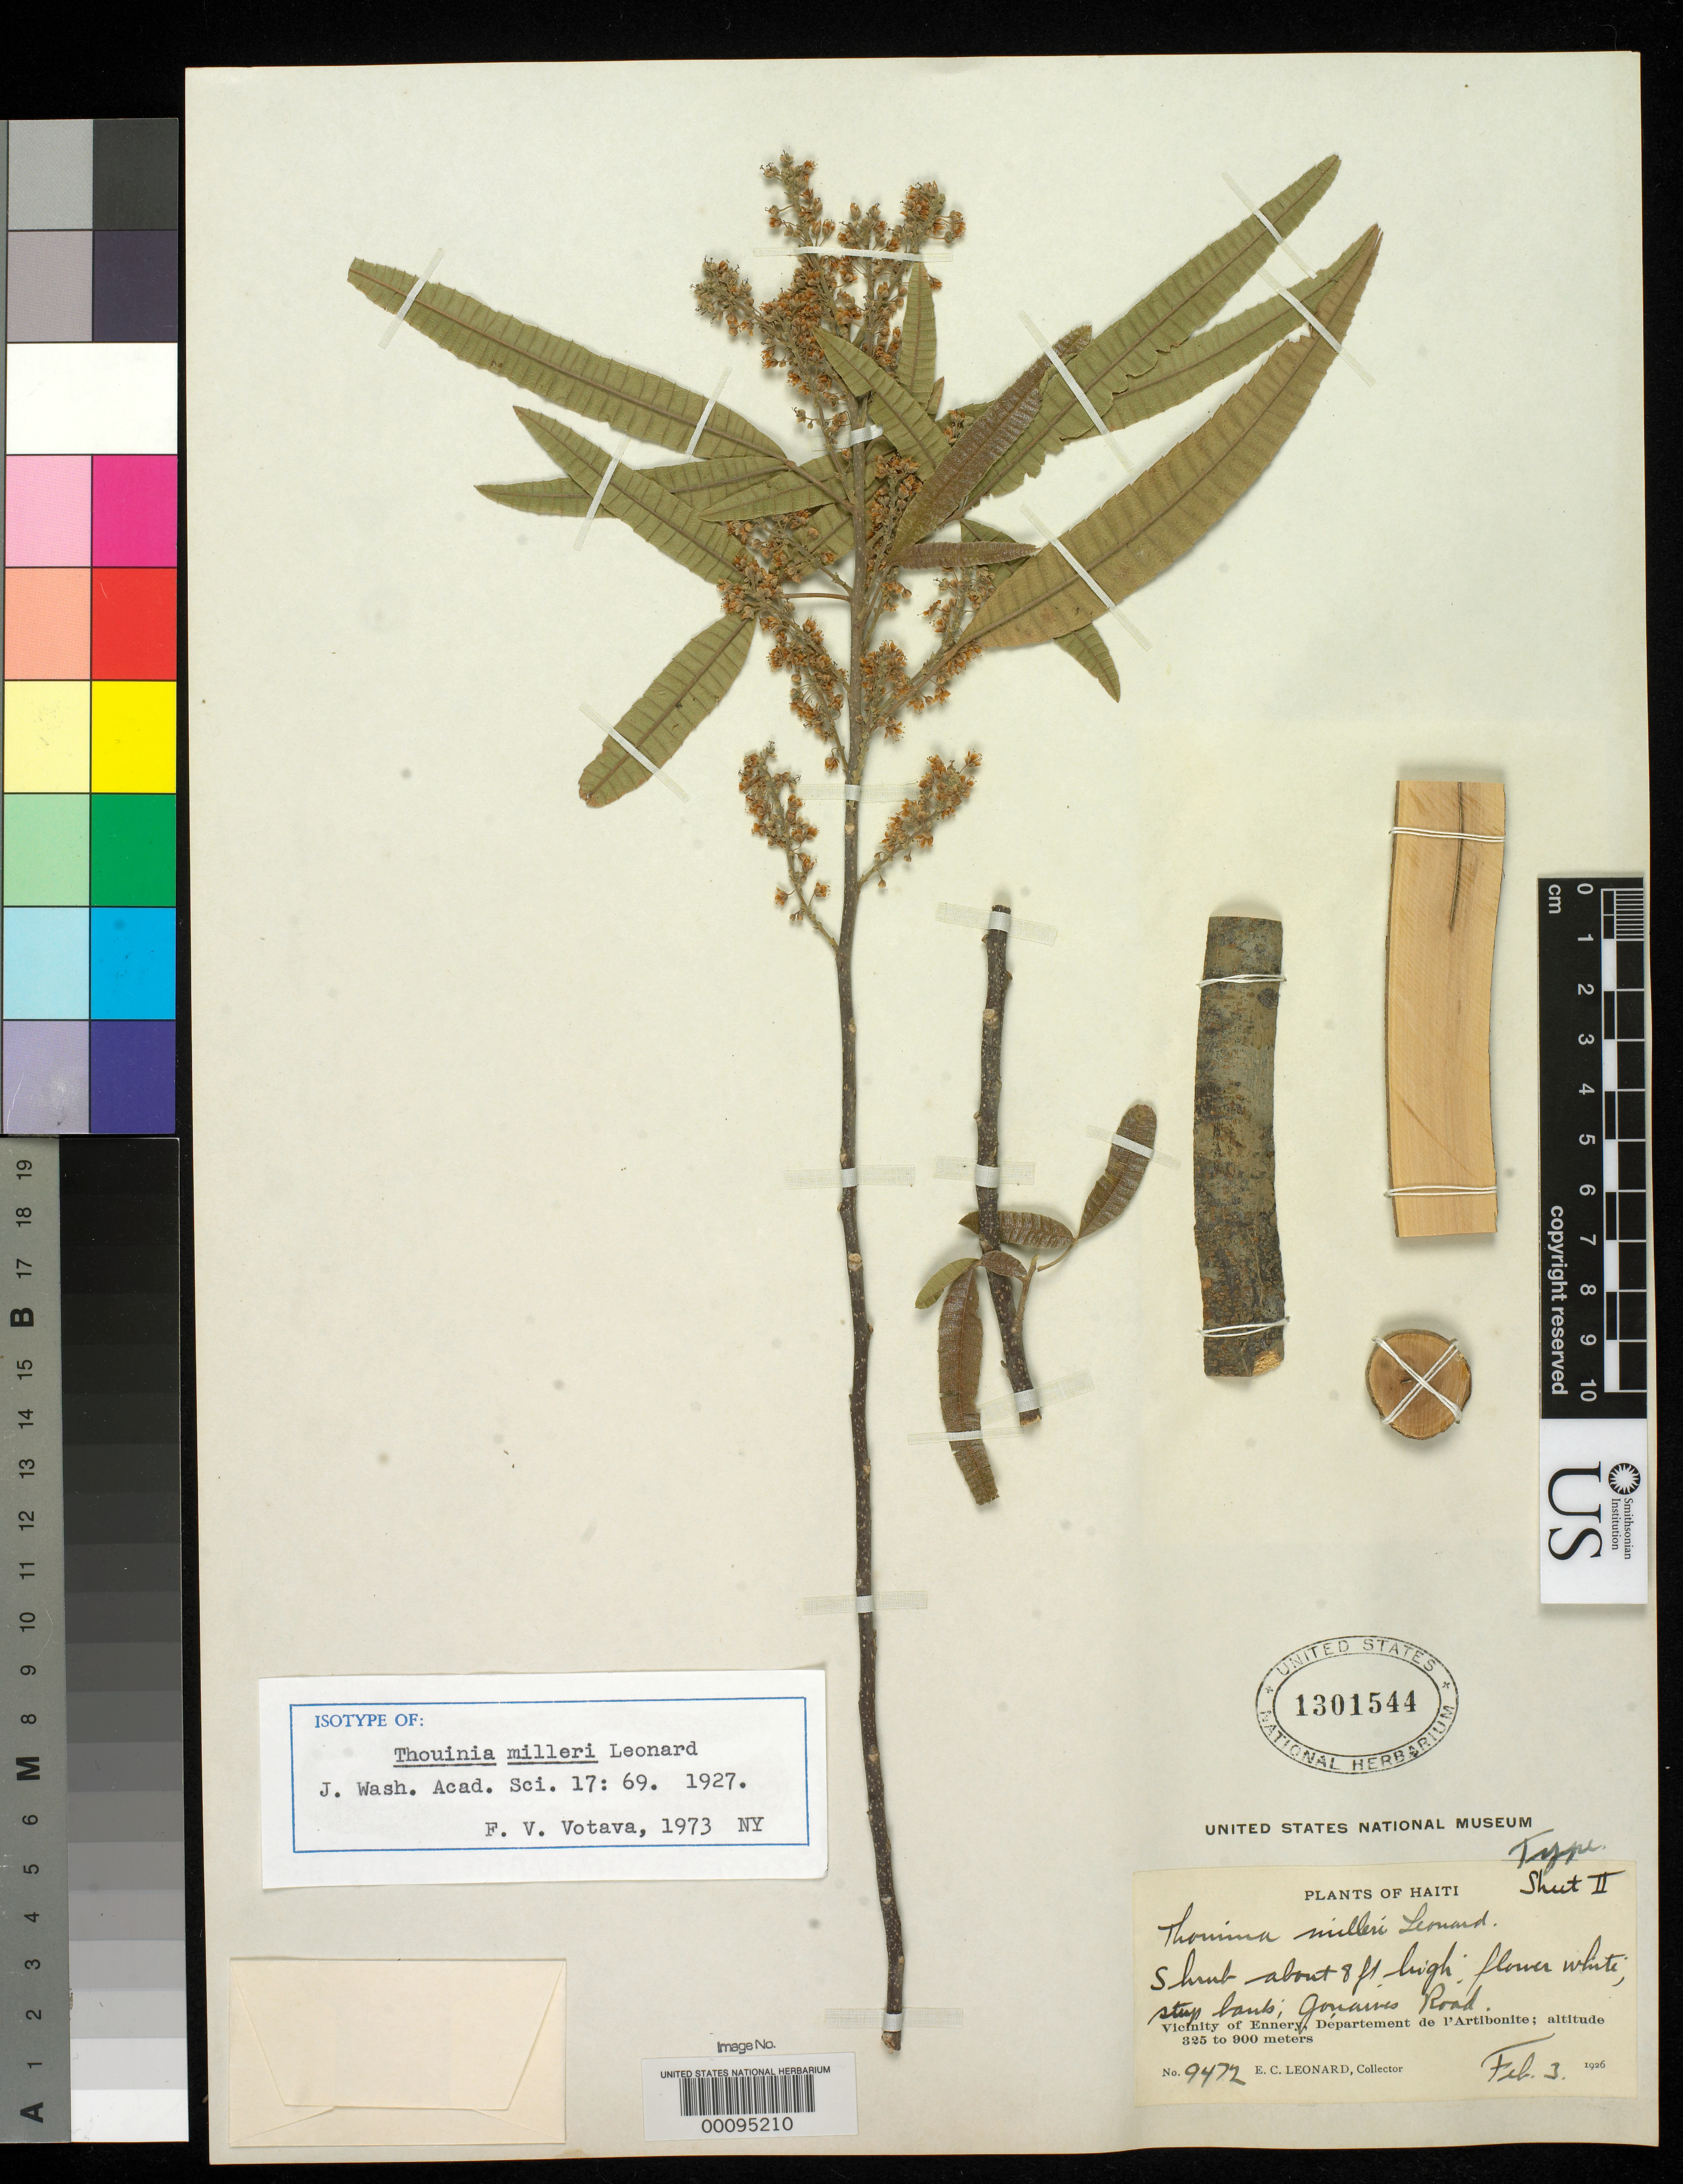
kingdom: Plantae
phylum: Tracheophyta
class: Magnoliopsida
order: Sapindales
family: Sapindaceae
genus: Thouinia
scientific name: Thouinia milleri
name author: Leonard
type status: Isotype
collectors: E. C. Leonard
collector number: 9472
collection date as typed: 03 Feb 1926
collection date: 1926-02-03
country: Haiti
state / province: Artibonite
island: Hispaniola Island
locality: Gonaives road, vicinity of Ennery.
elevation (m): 325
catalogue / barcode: US 1301544